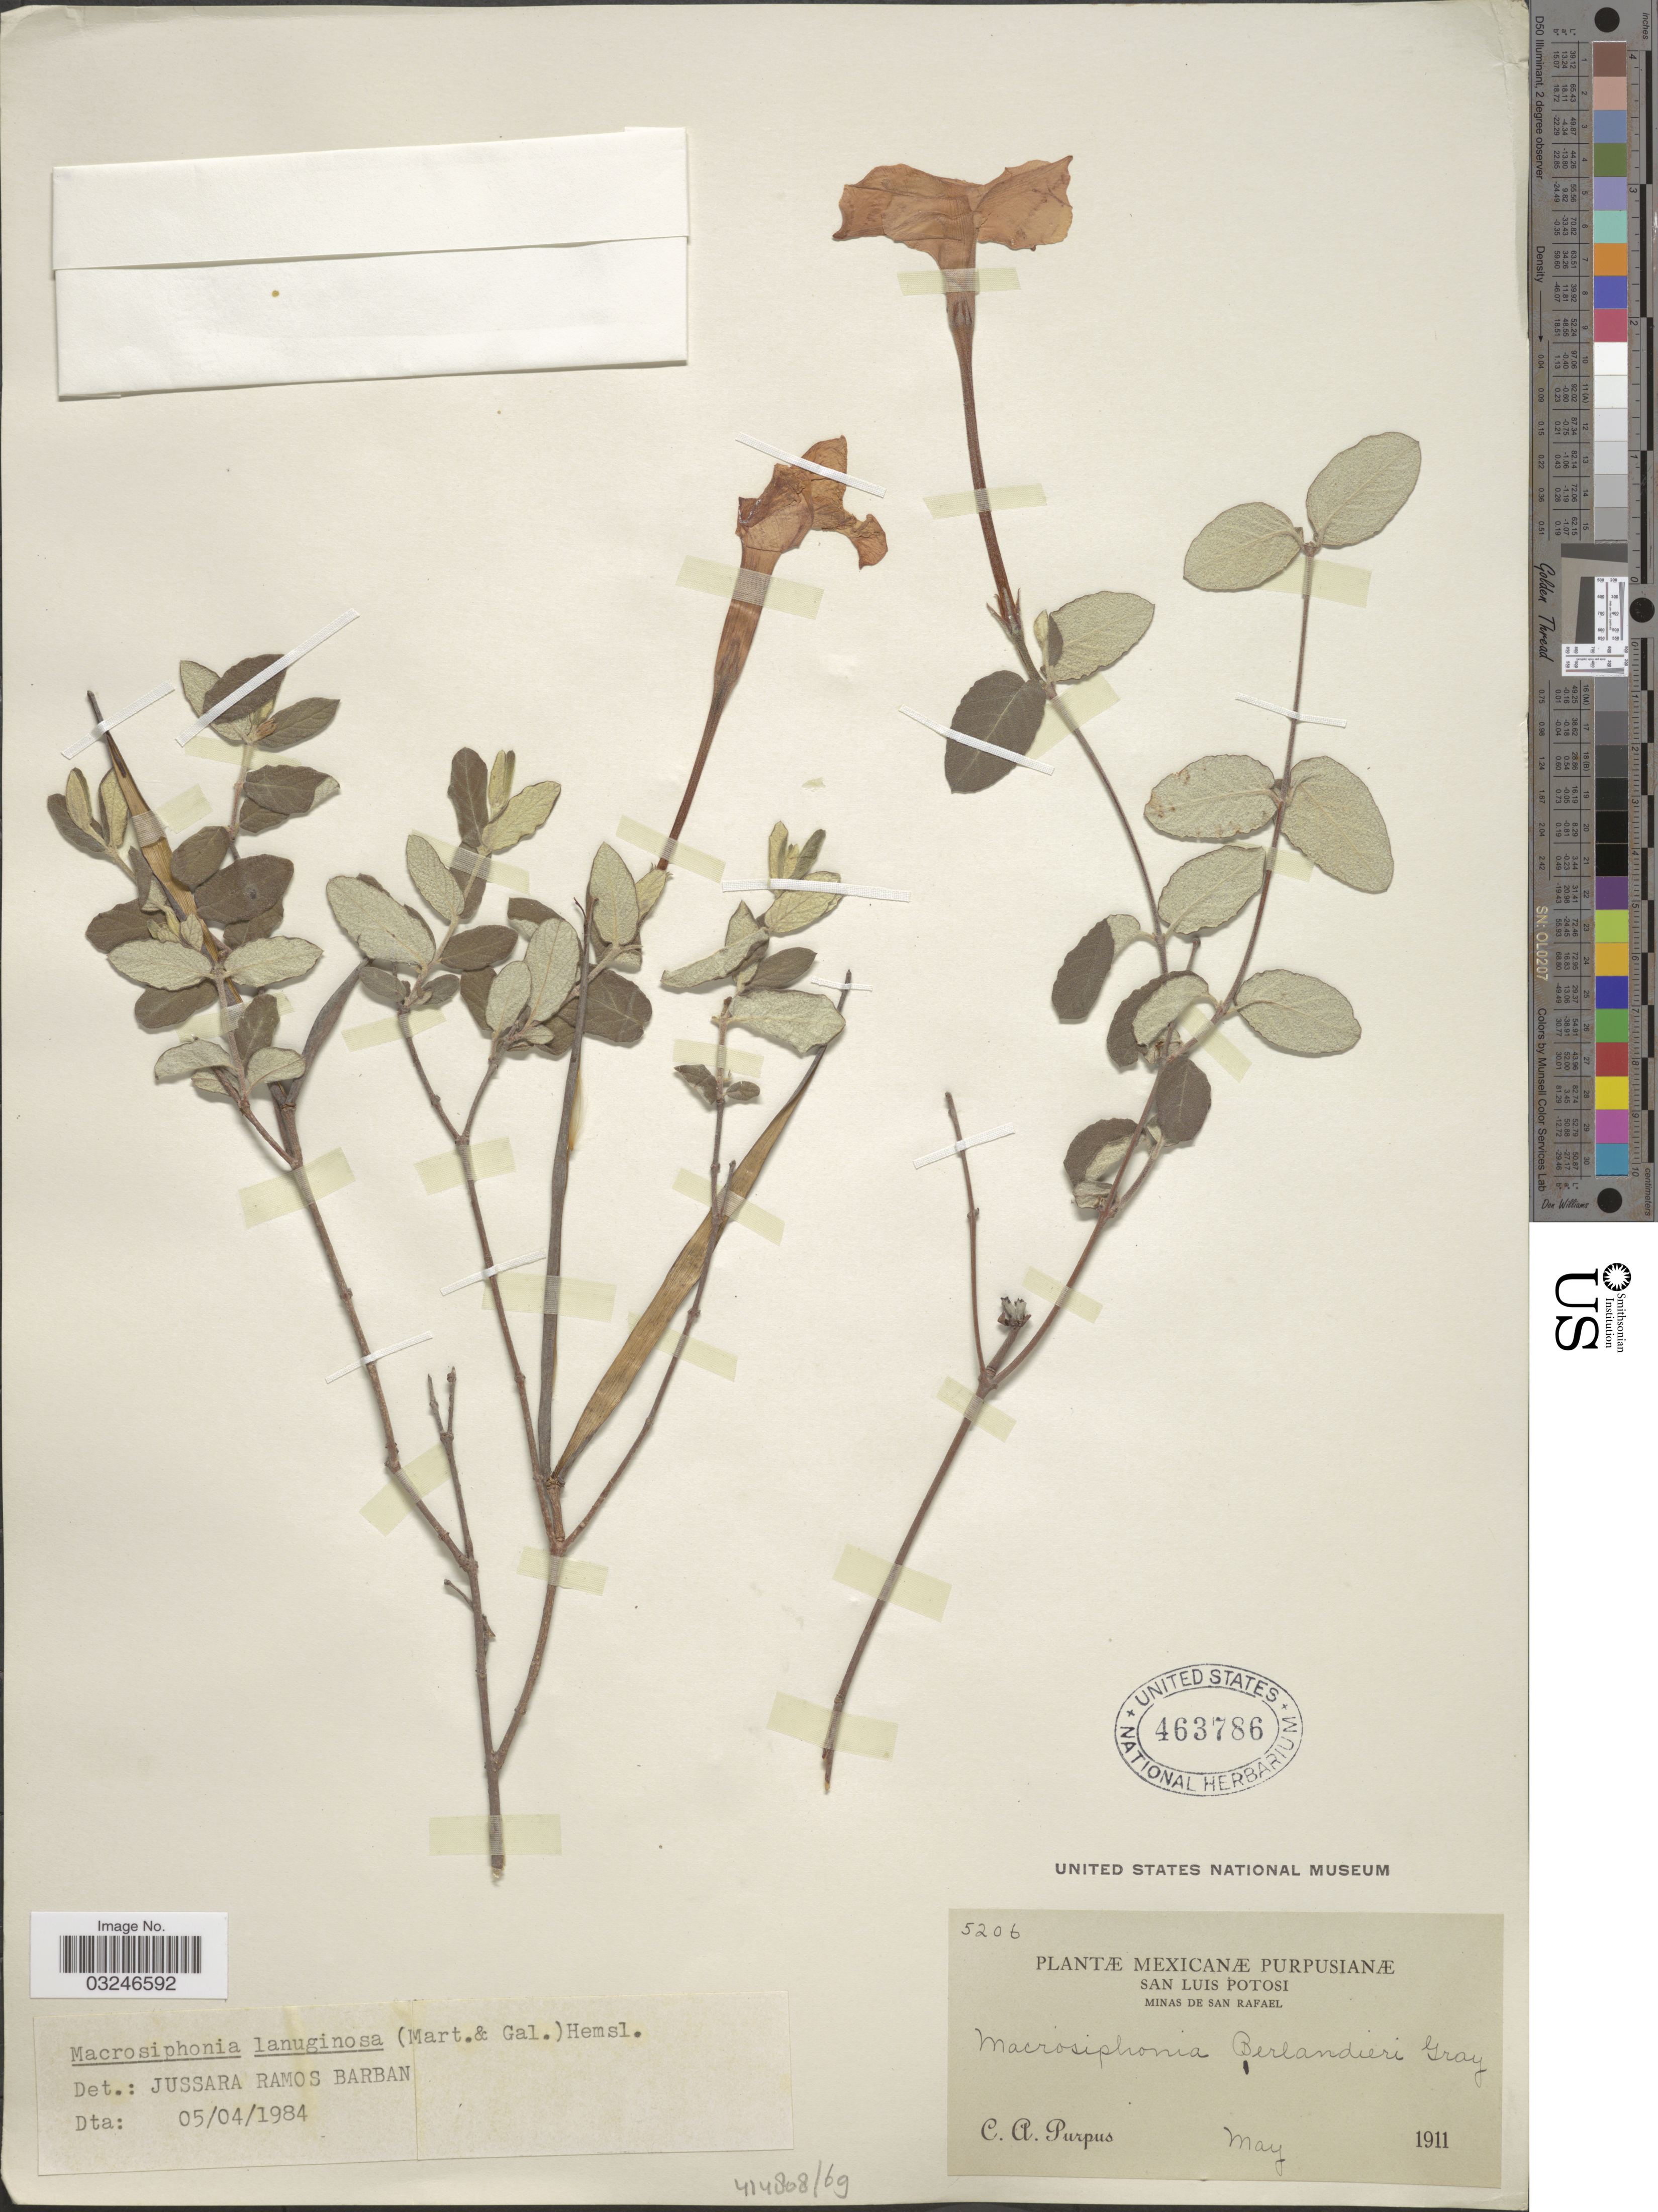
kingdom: Plantae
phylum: Tracheophyta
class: Magnoliopsida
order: Gentianales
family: Apocynaceae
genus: Macrosiphonia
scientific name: Macrosiphonia lanuginosa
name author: (M. Martens & Galeotti) Hemsl.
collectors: C. A. Purpus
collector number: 5206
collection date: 1911-05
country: Mexico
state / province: San Luis Potosí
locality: Minas de San Rafael.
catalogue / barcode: US 463786